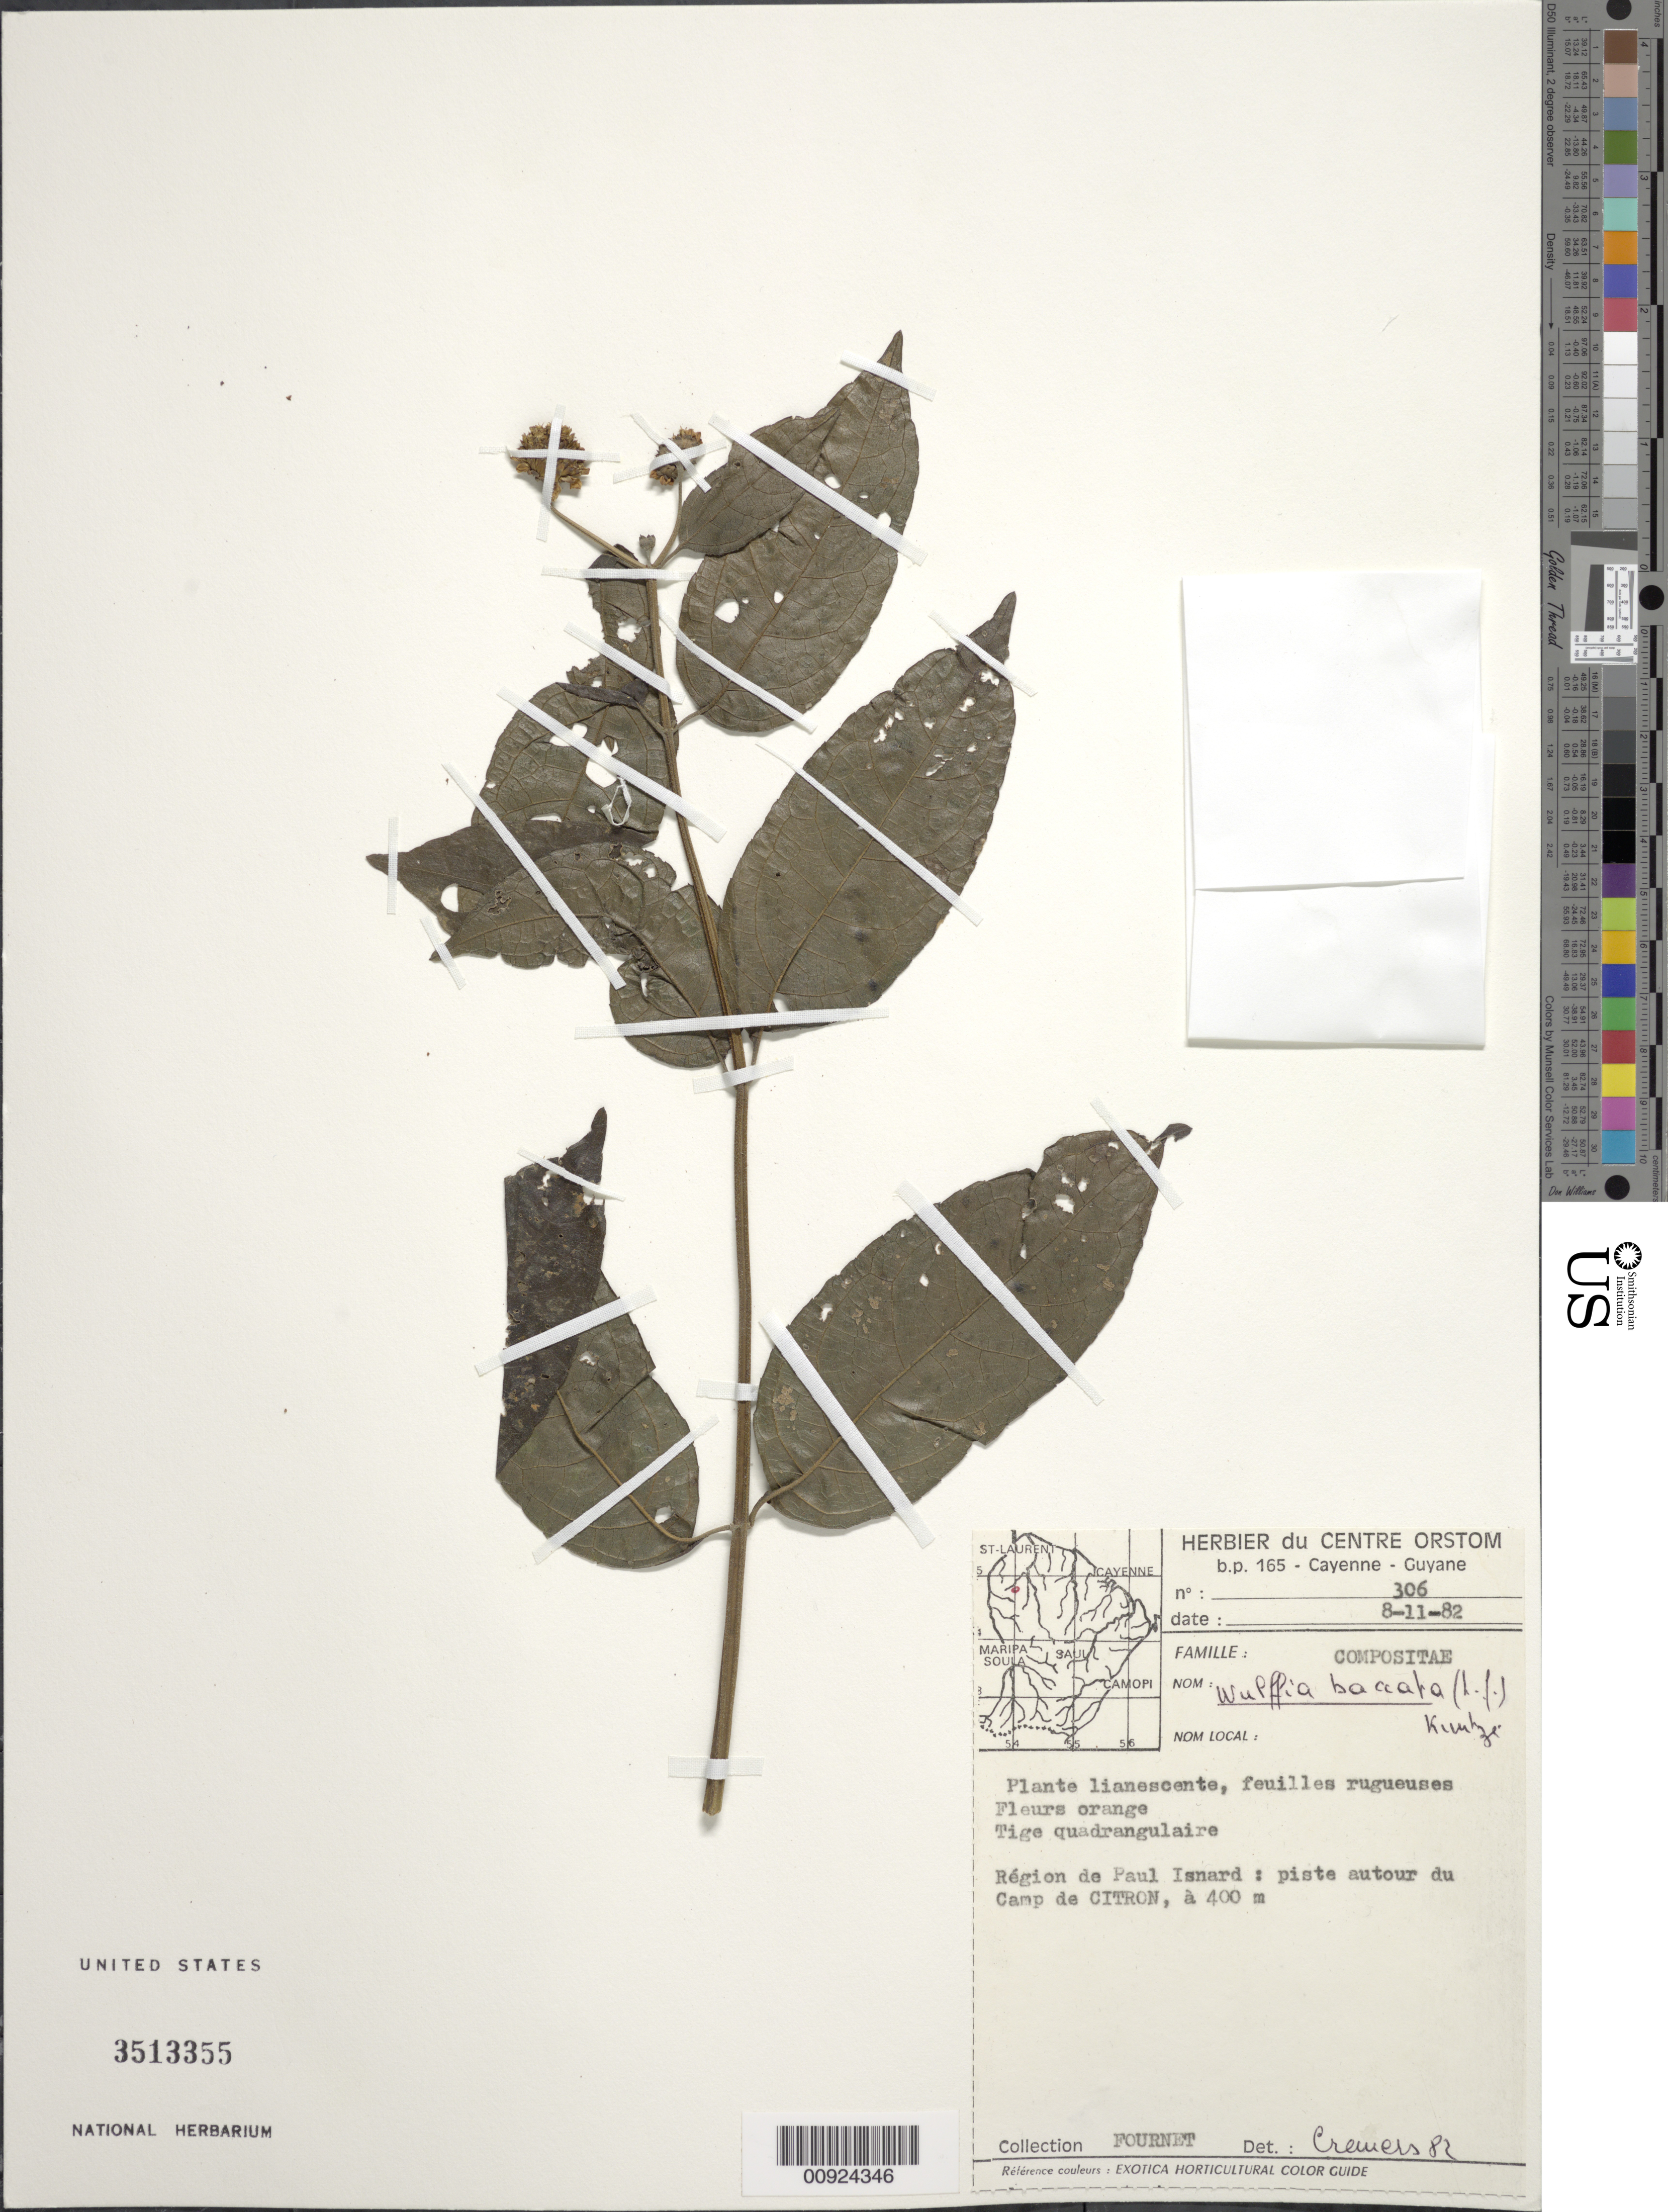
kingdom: Plantae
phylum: Tracheophyta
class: Magnoliopsida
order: Asterales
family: Asteraceae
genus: Wulffia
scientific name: Wulffia baccata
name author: (L. f.) Kuntze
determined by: Robinson, Harold E., (US)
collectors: A. Fournet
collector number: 306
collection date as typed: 8-Nov-82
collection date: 1982-11-08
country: French Guiana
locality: Region de Paul Isnard, piste autour de camp de Citron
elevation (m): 400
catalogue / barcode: US 3513355